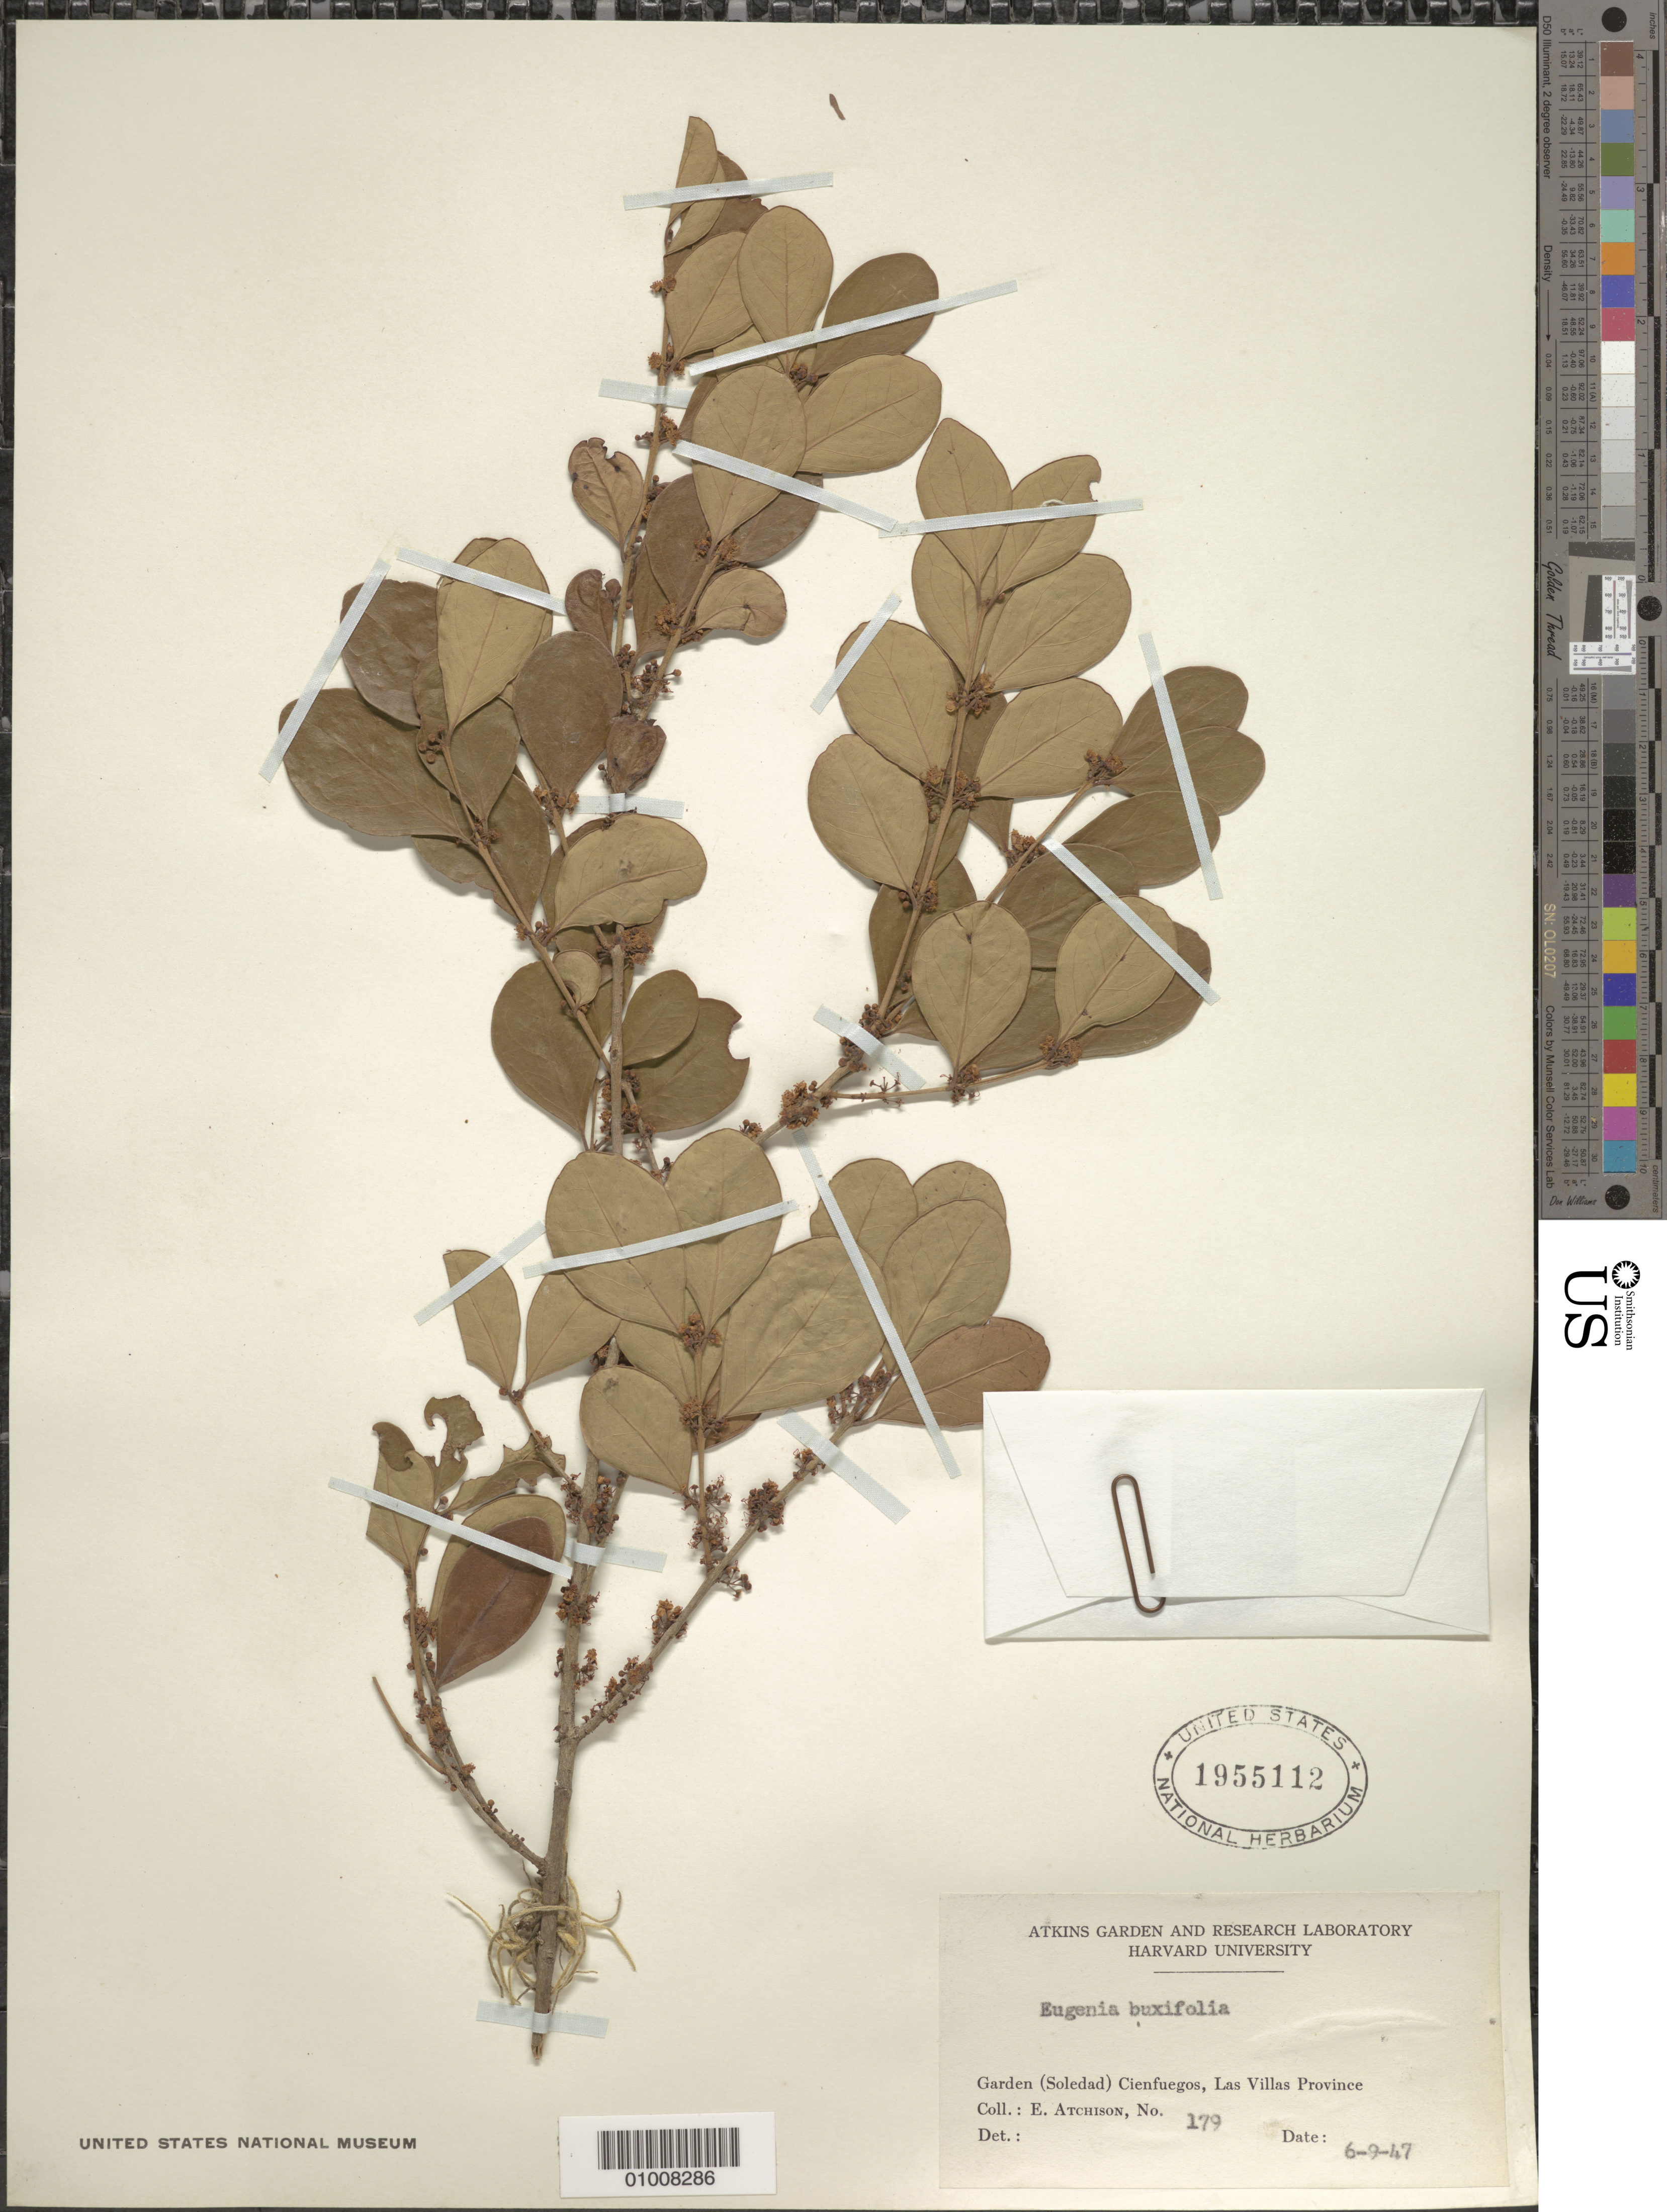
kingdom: Plantae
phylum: Tracheophyta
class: Magnoliopsida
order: Myrtales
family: Myrtaceae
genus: Eugenia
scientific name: Eugenia foetida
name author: Pers.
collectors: E. Atchison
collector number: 179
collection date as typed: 06 Sep 1947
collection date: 1947-09-06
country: Cuba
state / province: Cienfuegos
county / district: Cienfuegos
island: Cuba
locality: Garden (Soledad) Cienfuegos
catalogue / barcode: US 1955112